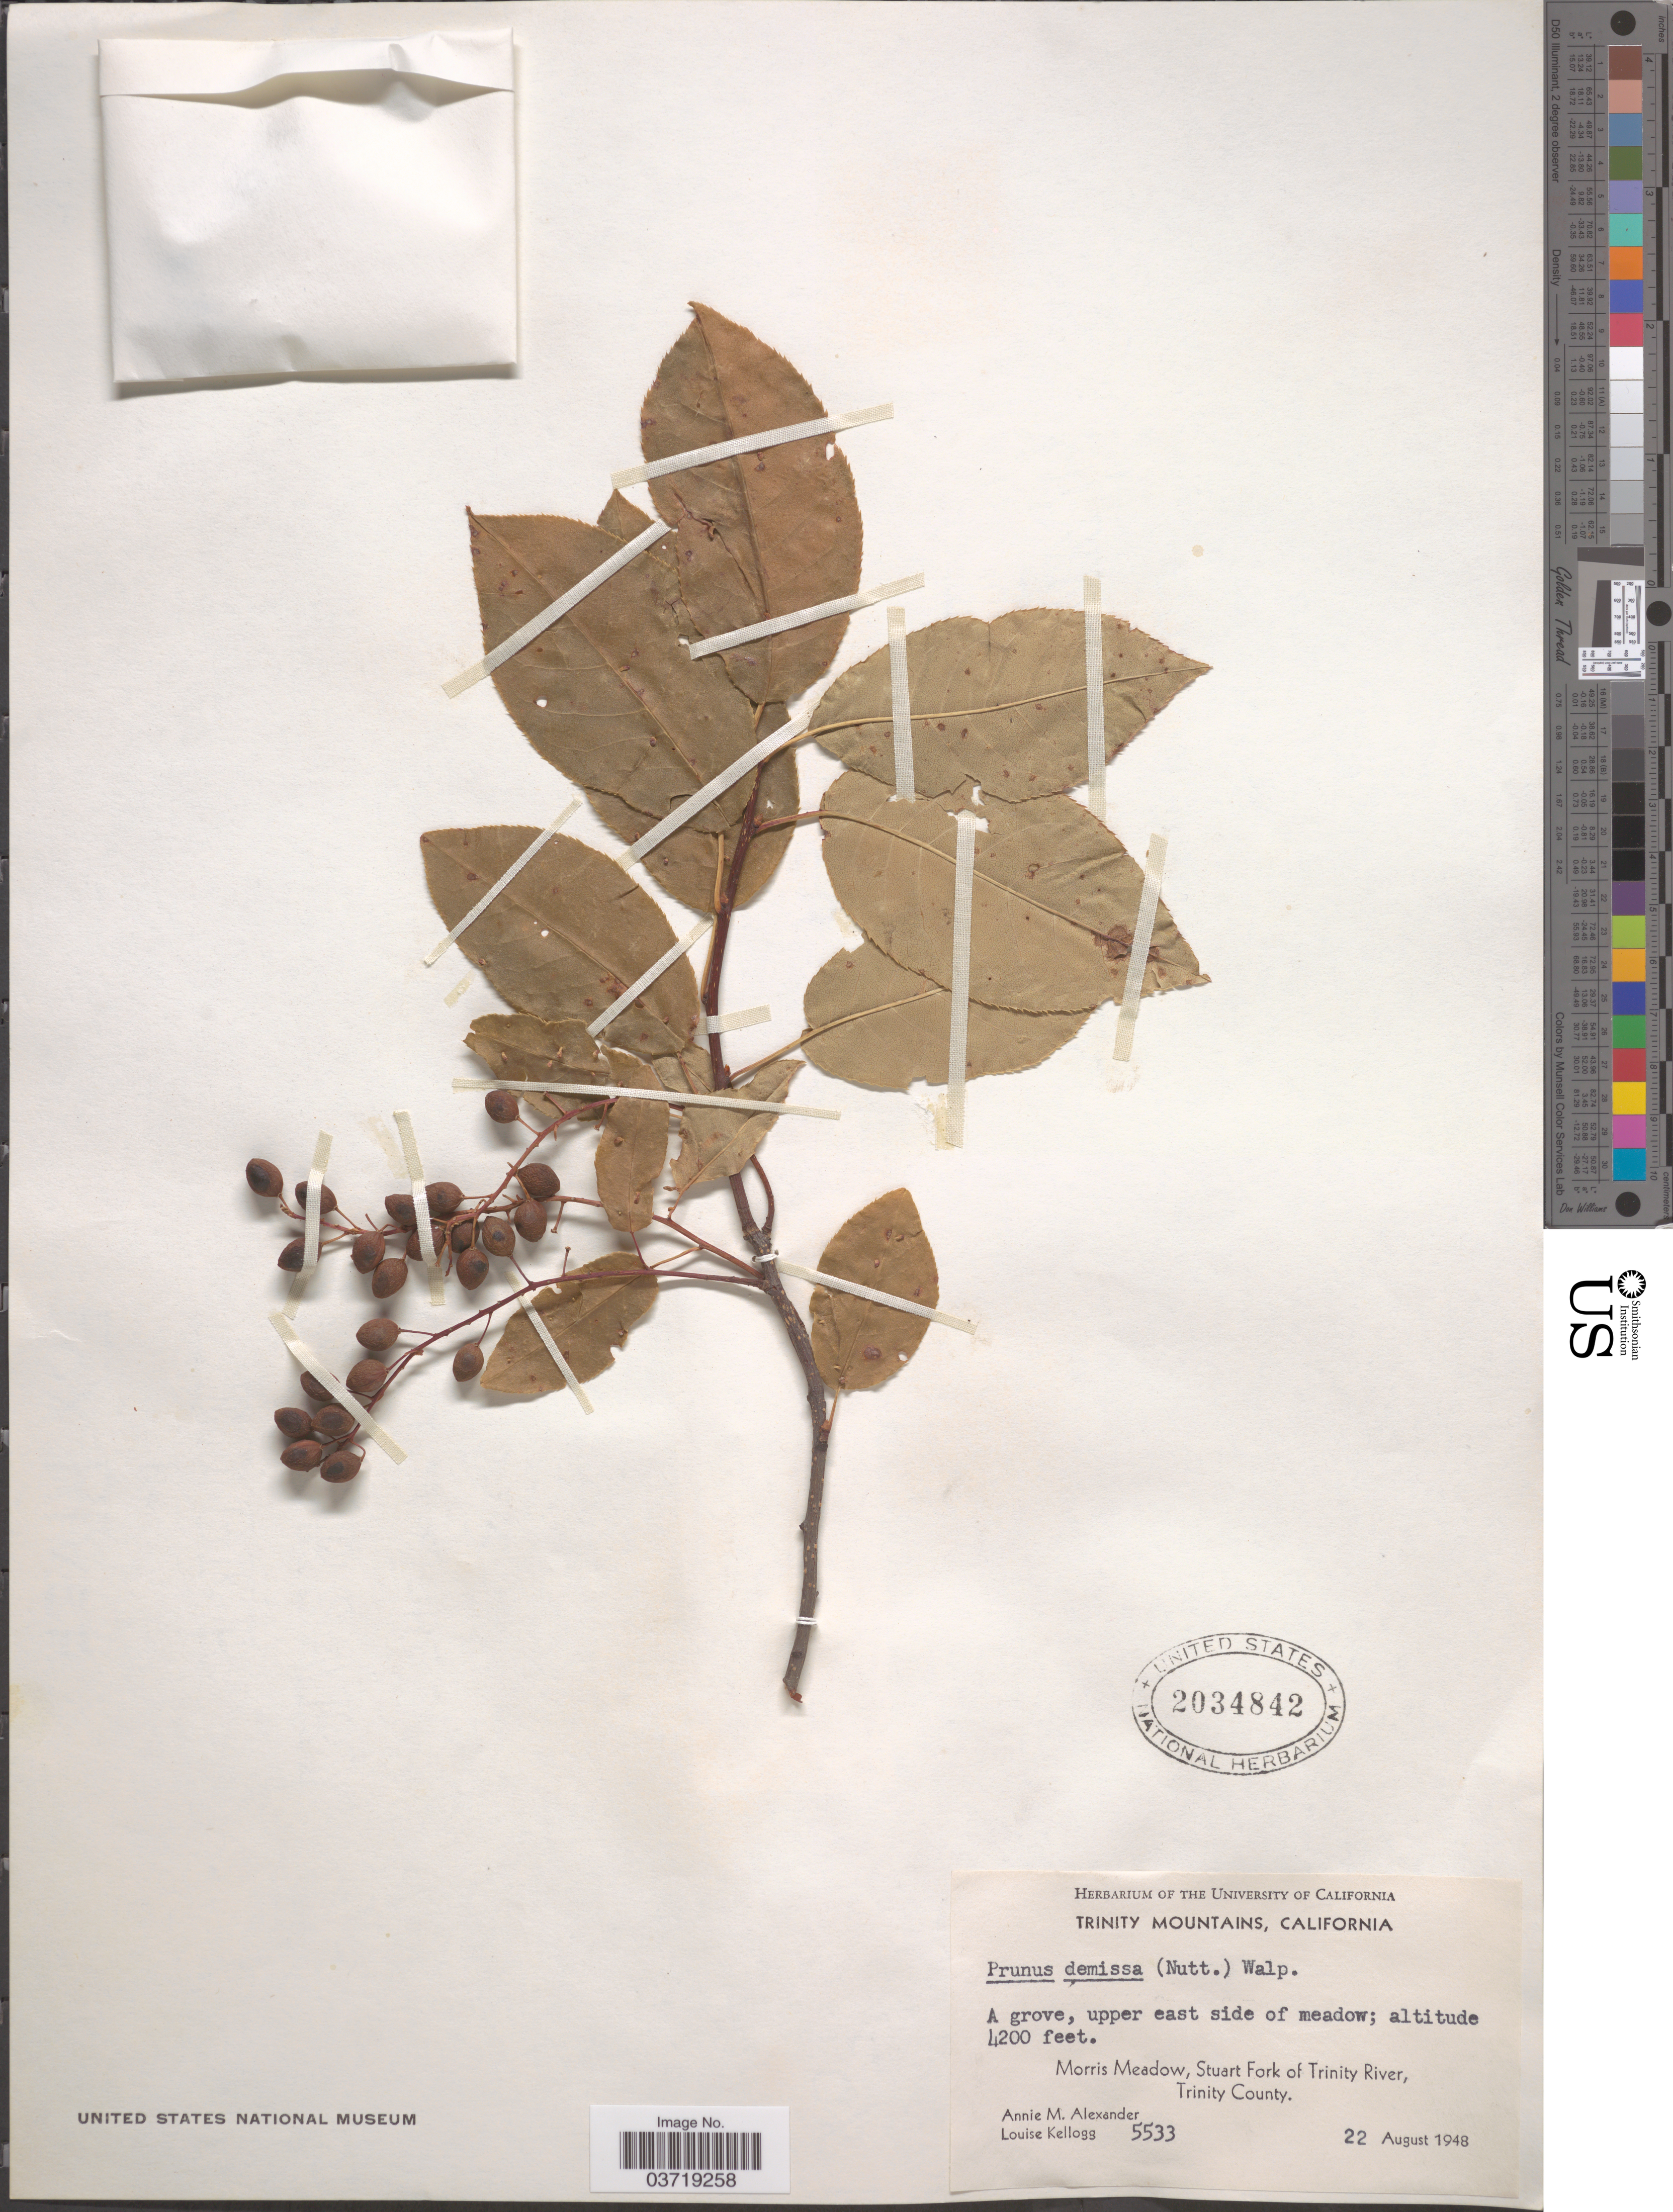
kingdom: Plantae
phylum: Tracheophyta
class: Magnoliopsida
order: Rosales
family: Rosaceae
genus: Prunus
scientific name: Prunus virginiana var. demissa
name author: (Nutt.) Torr.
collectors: A. M. Alexander & L. Kellogg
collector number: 5533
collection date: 1948-08-22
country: United States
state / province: California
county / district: Trinity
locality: Trinity Mountains. Upper east side of meadow. Morris Meadow, Stuart Fork of Trinity River, Trinity County.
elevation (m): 1280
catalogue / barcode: US 2034842